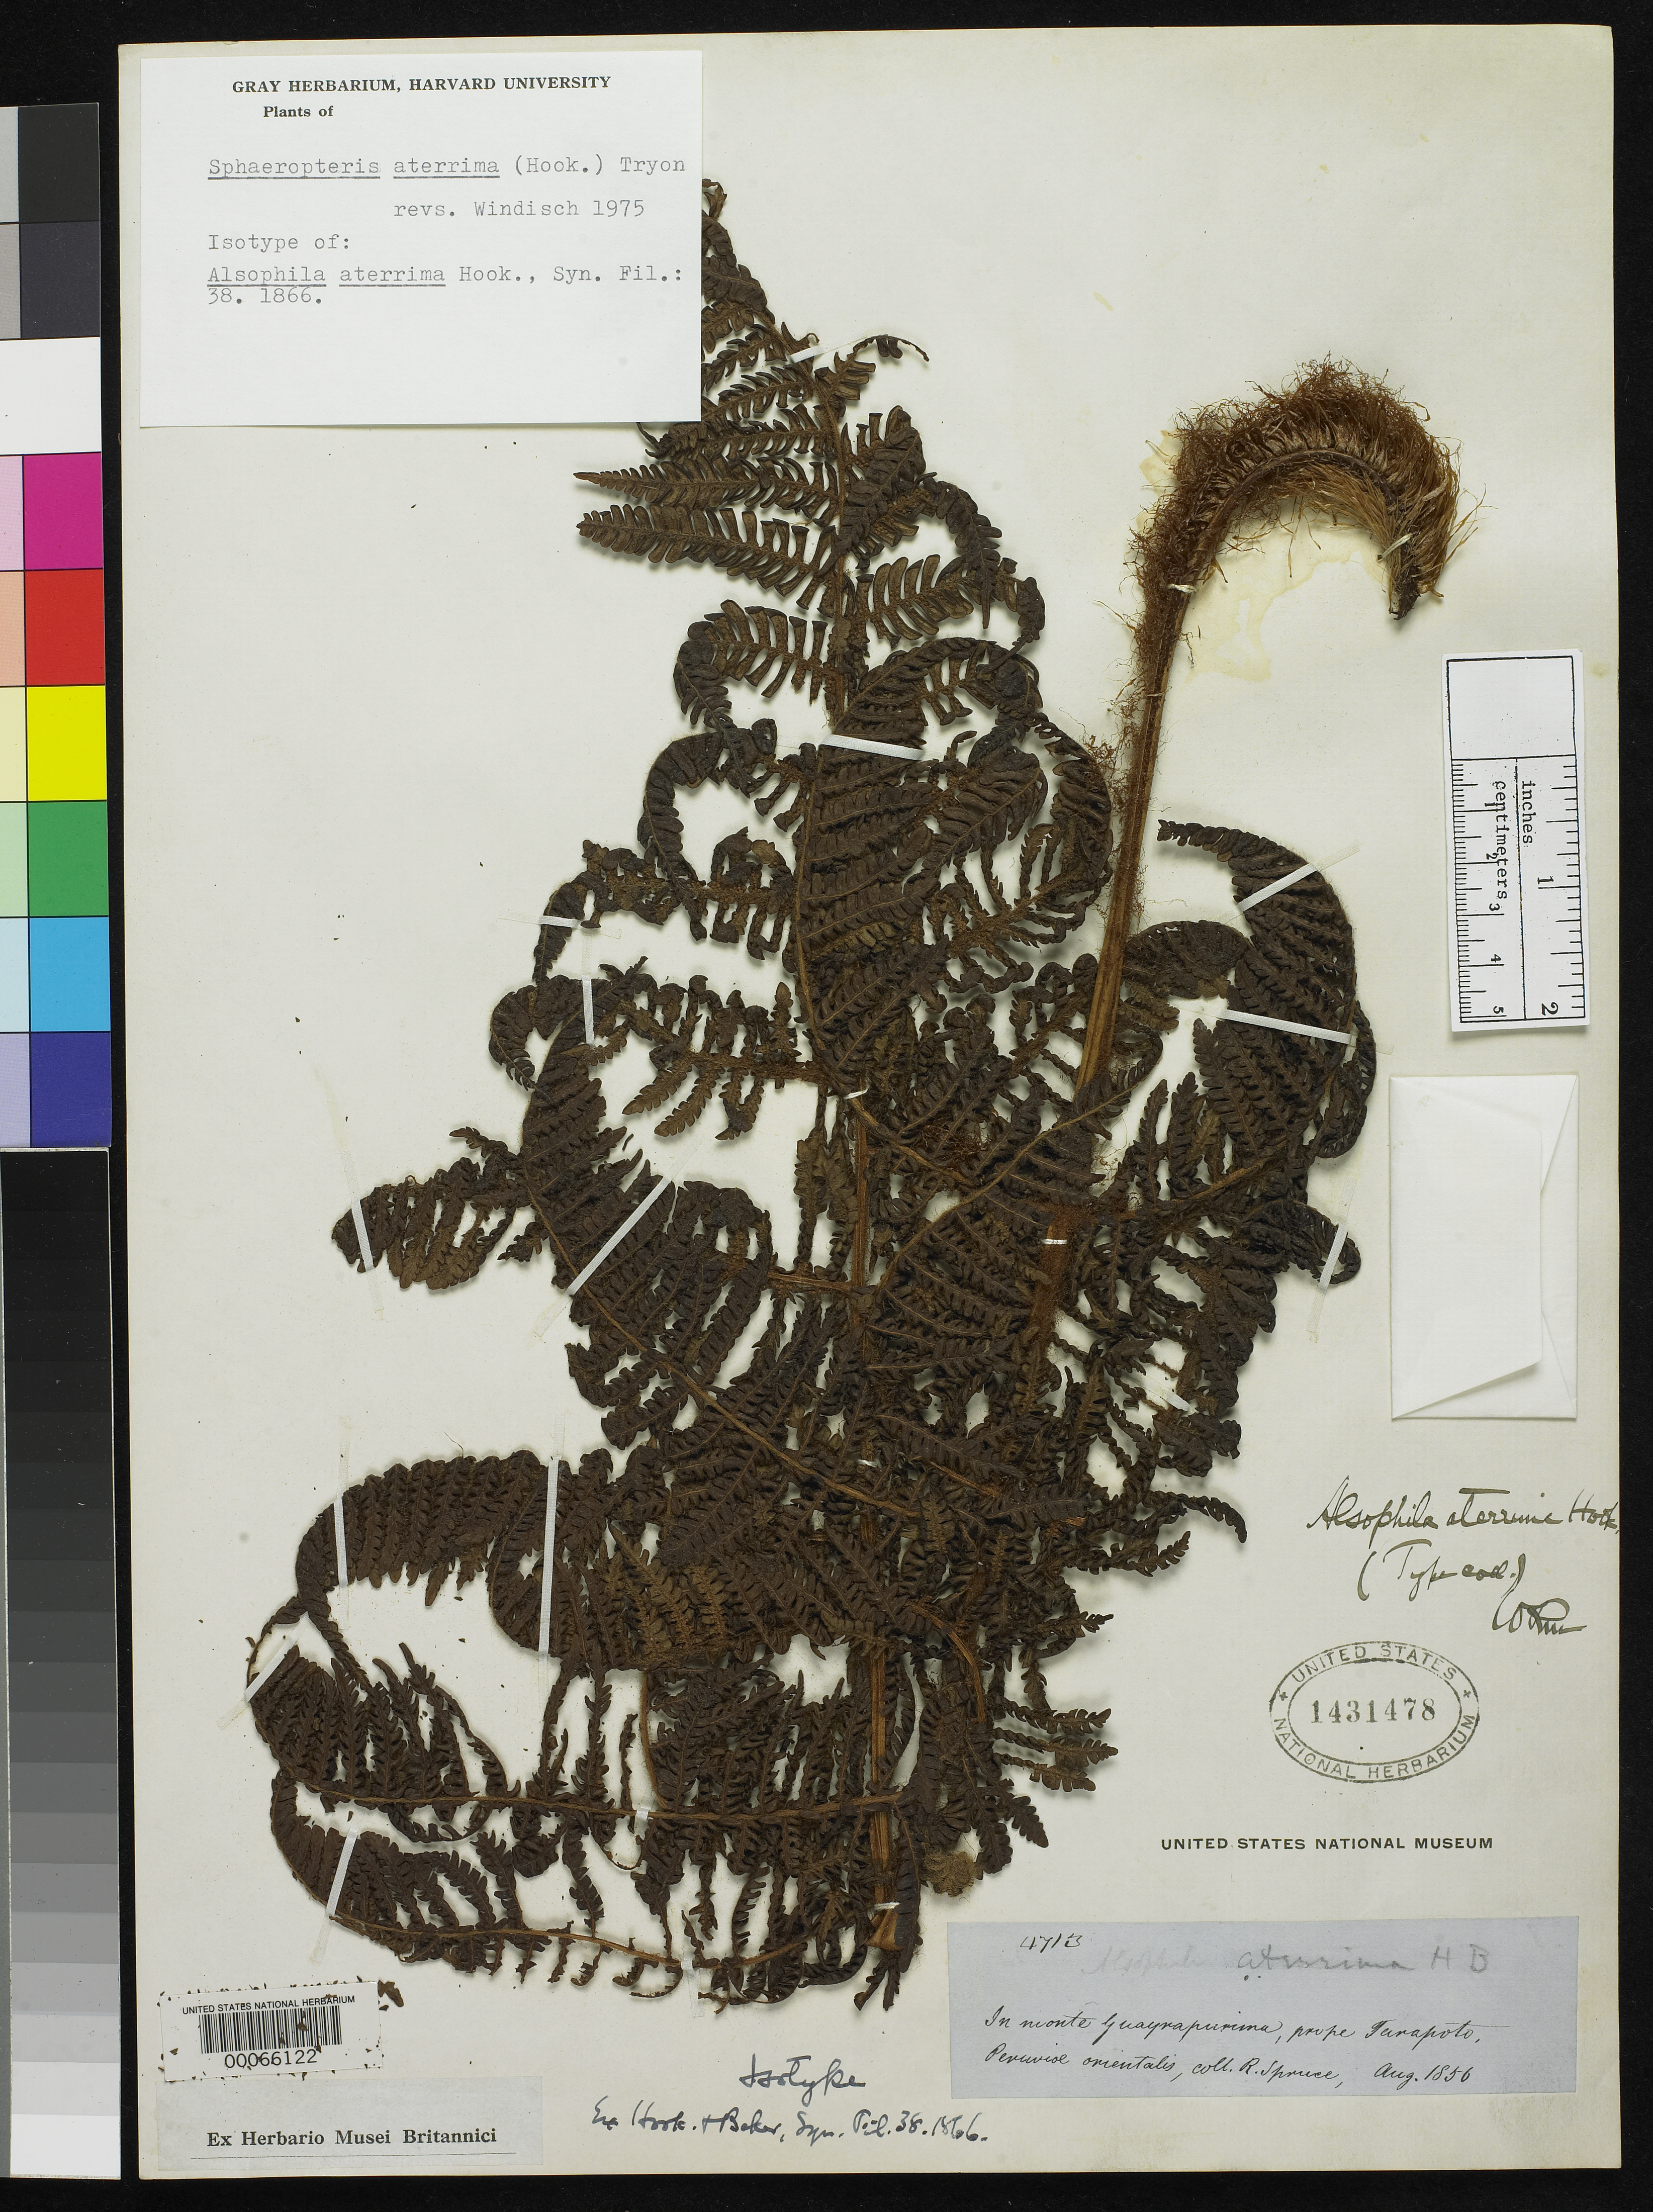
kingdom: Plantae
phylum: Tracheophyta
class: Polypodiopsida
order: Cyatheales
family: Cyatheaceae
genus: Alsophila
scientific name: Alsophila aterrima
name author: Hook. ex Hook. & Baker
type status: Type Collection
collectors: R. Spruce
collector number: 4713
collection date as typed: Aug 1856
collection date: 1856-08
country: Peru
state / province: San Martín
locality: In Monte Guaynapurana, prope Tatapoto.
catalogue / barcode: US 1431478